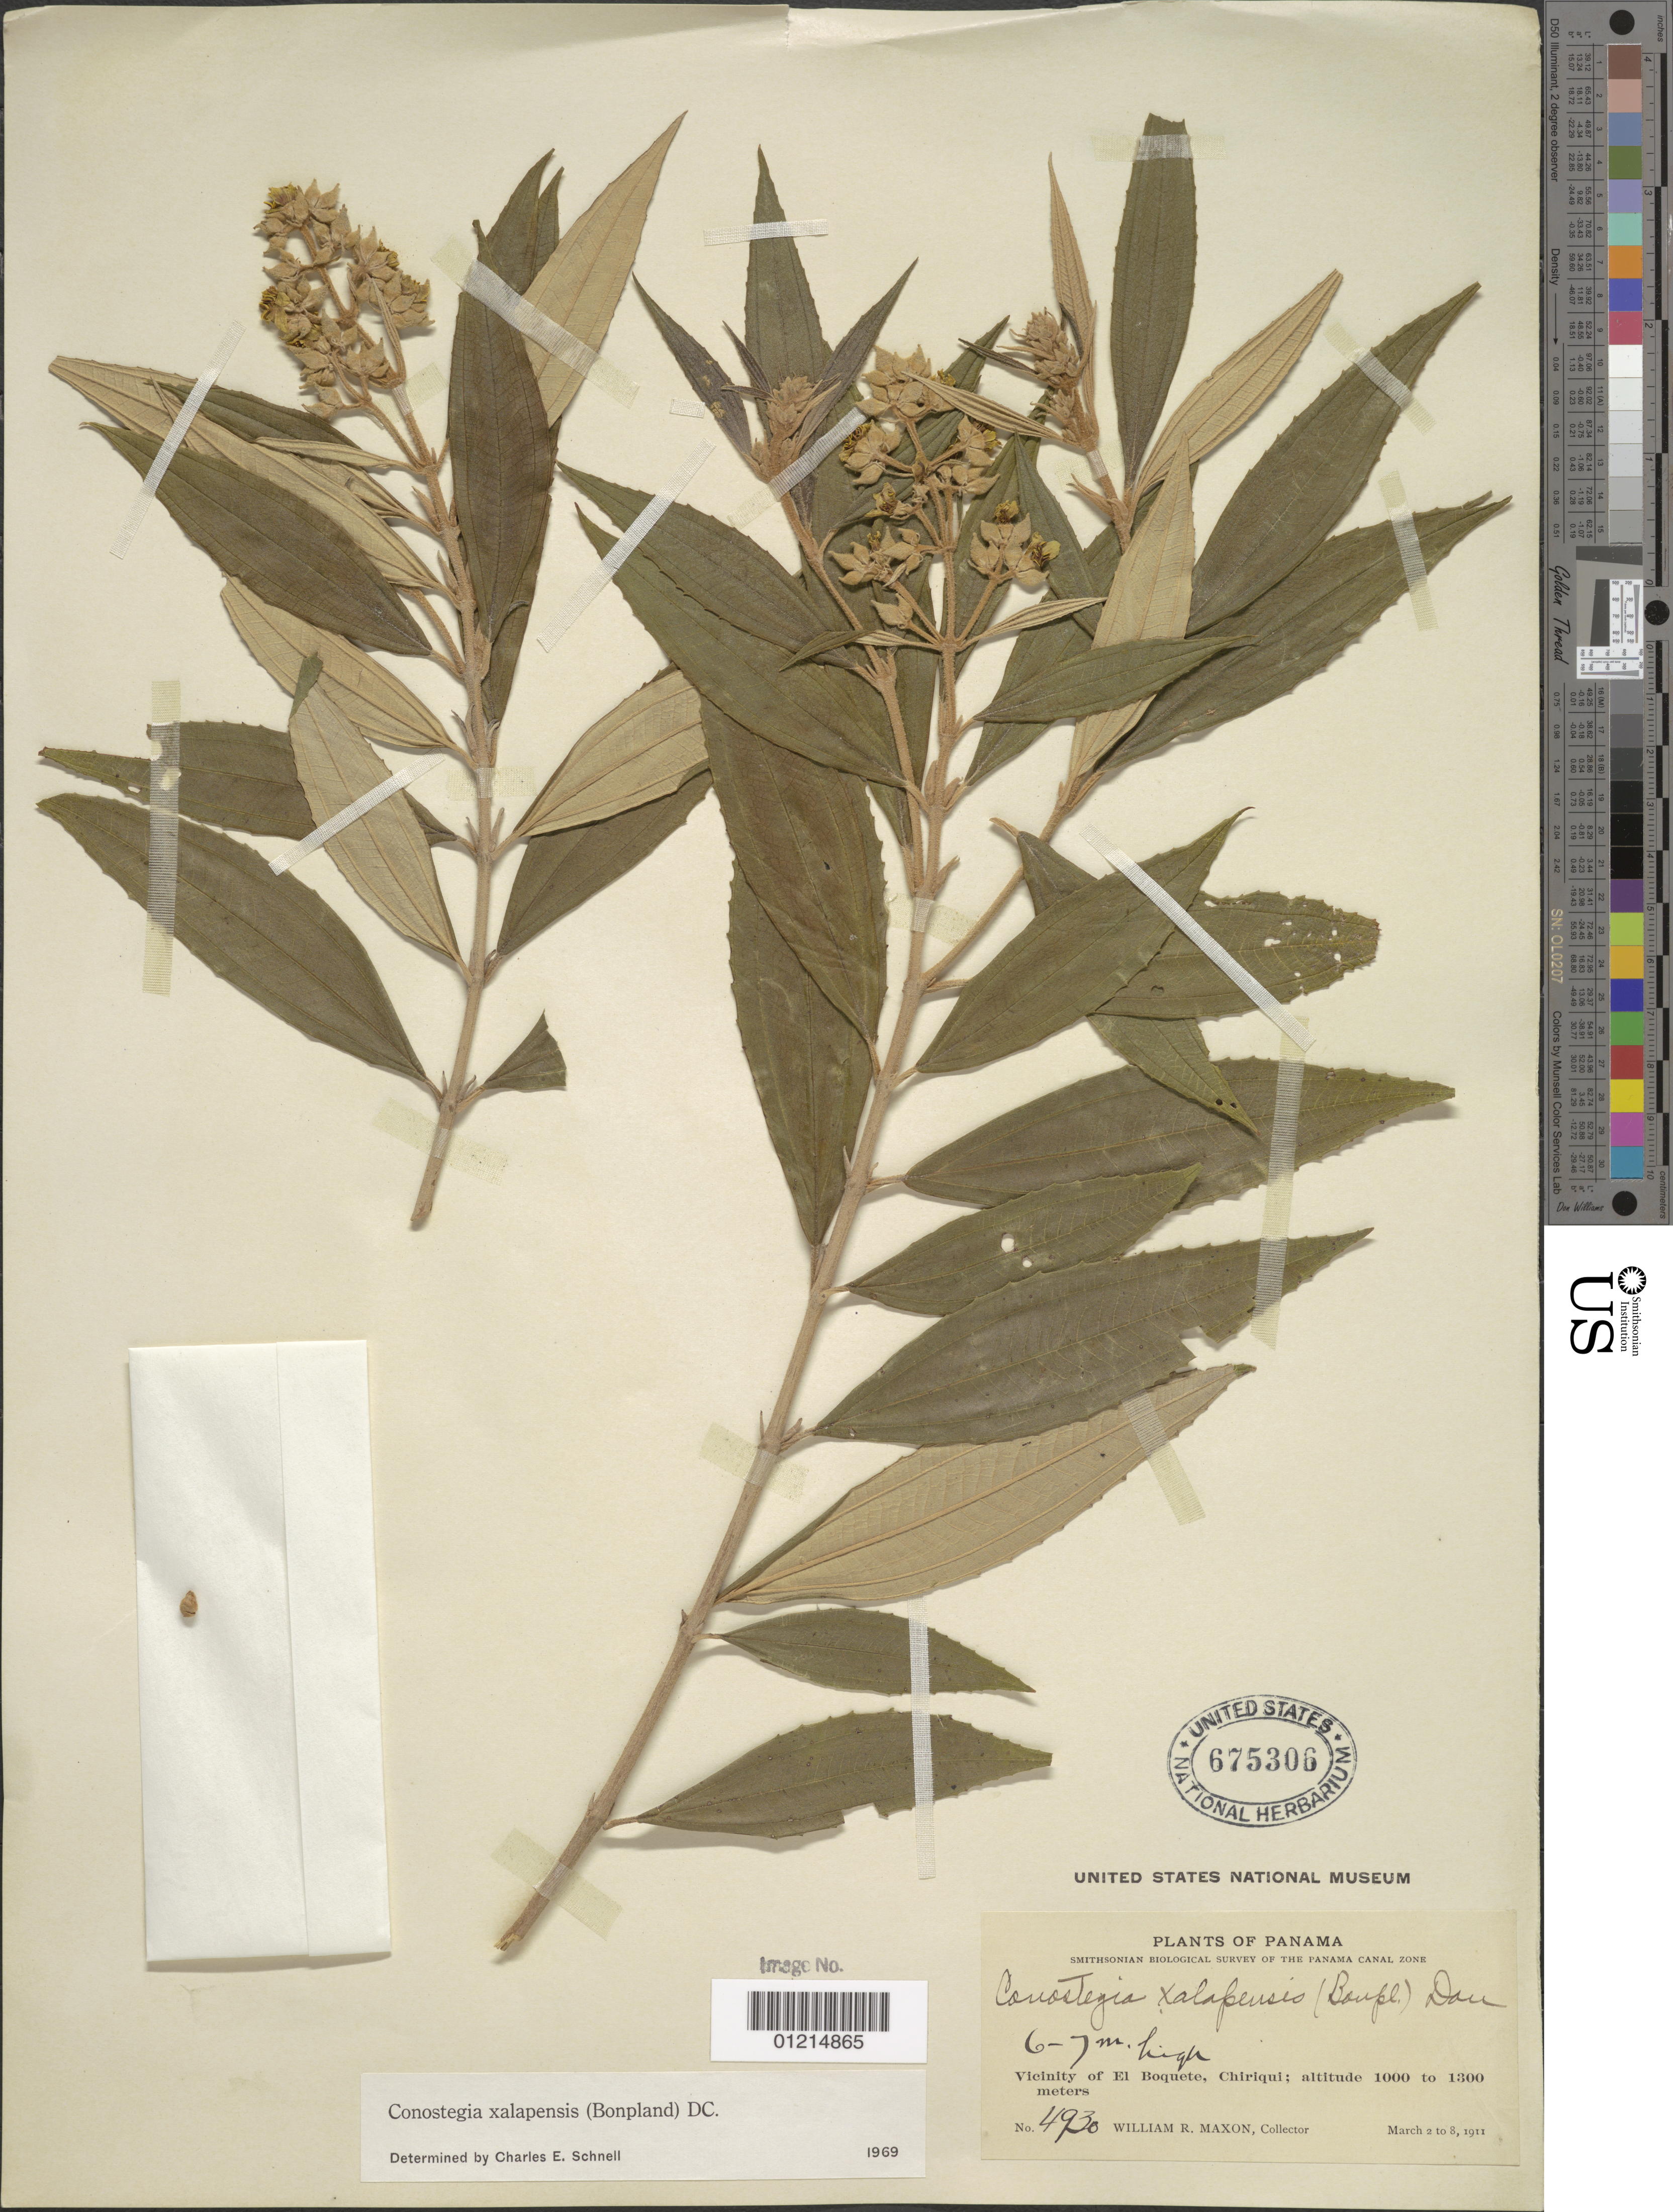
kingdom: Plantae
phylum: Tracheophyta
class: Magnoliopsida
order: Myrtales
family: Melastomataceae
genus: Conostegia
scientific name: Conostegia quadrangularis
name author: Schltdl. ex Steud.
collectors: W. R. Maxon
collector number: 4930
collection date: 1911-03-02/1911-03-08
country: Panama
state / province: Chiriqui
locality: Vicinity of El Boquete.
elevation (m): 1000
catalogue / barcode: US 675306